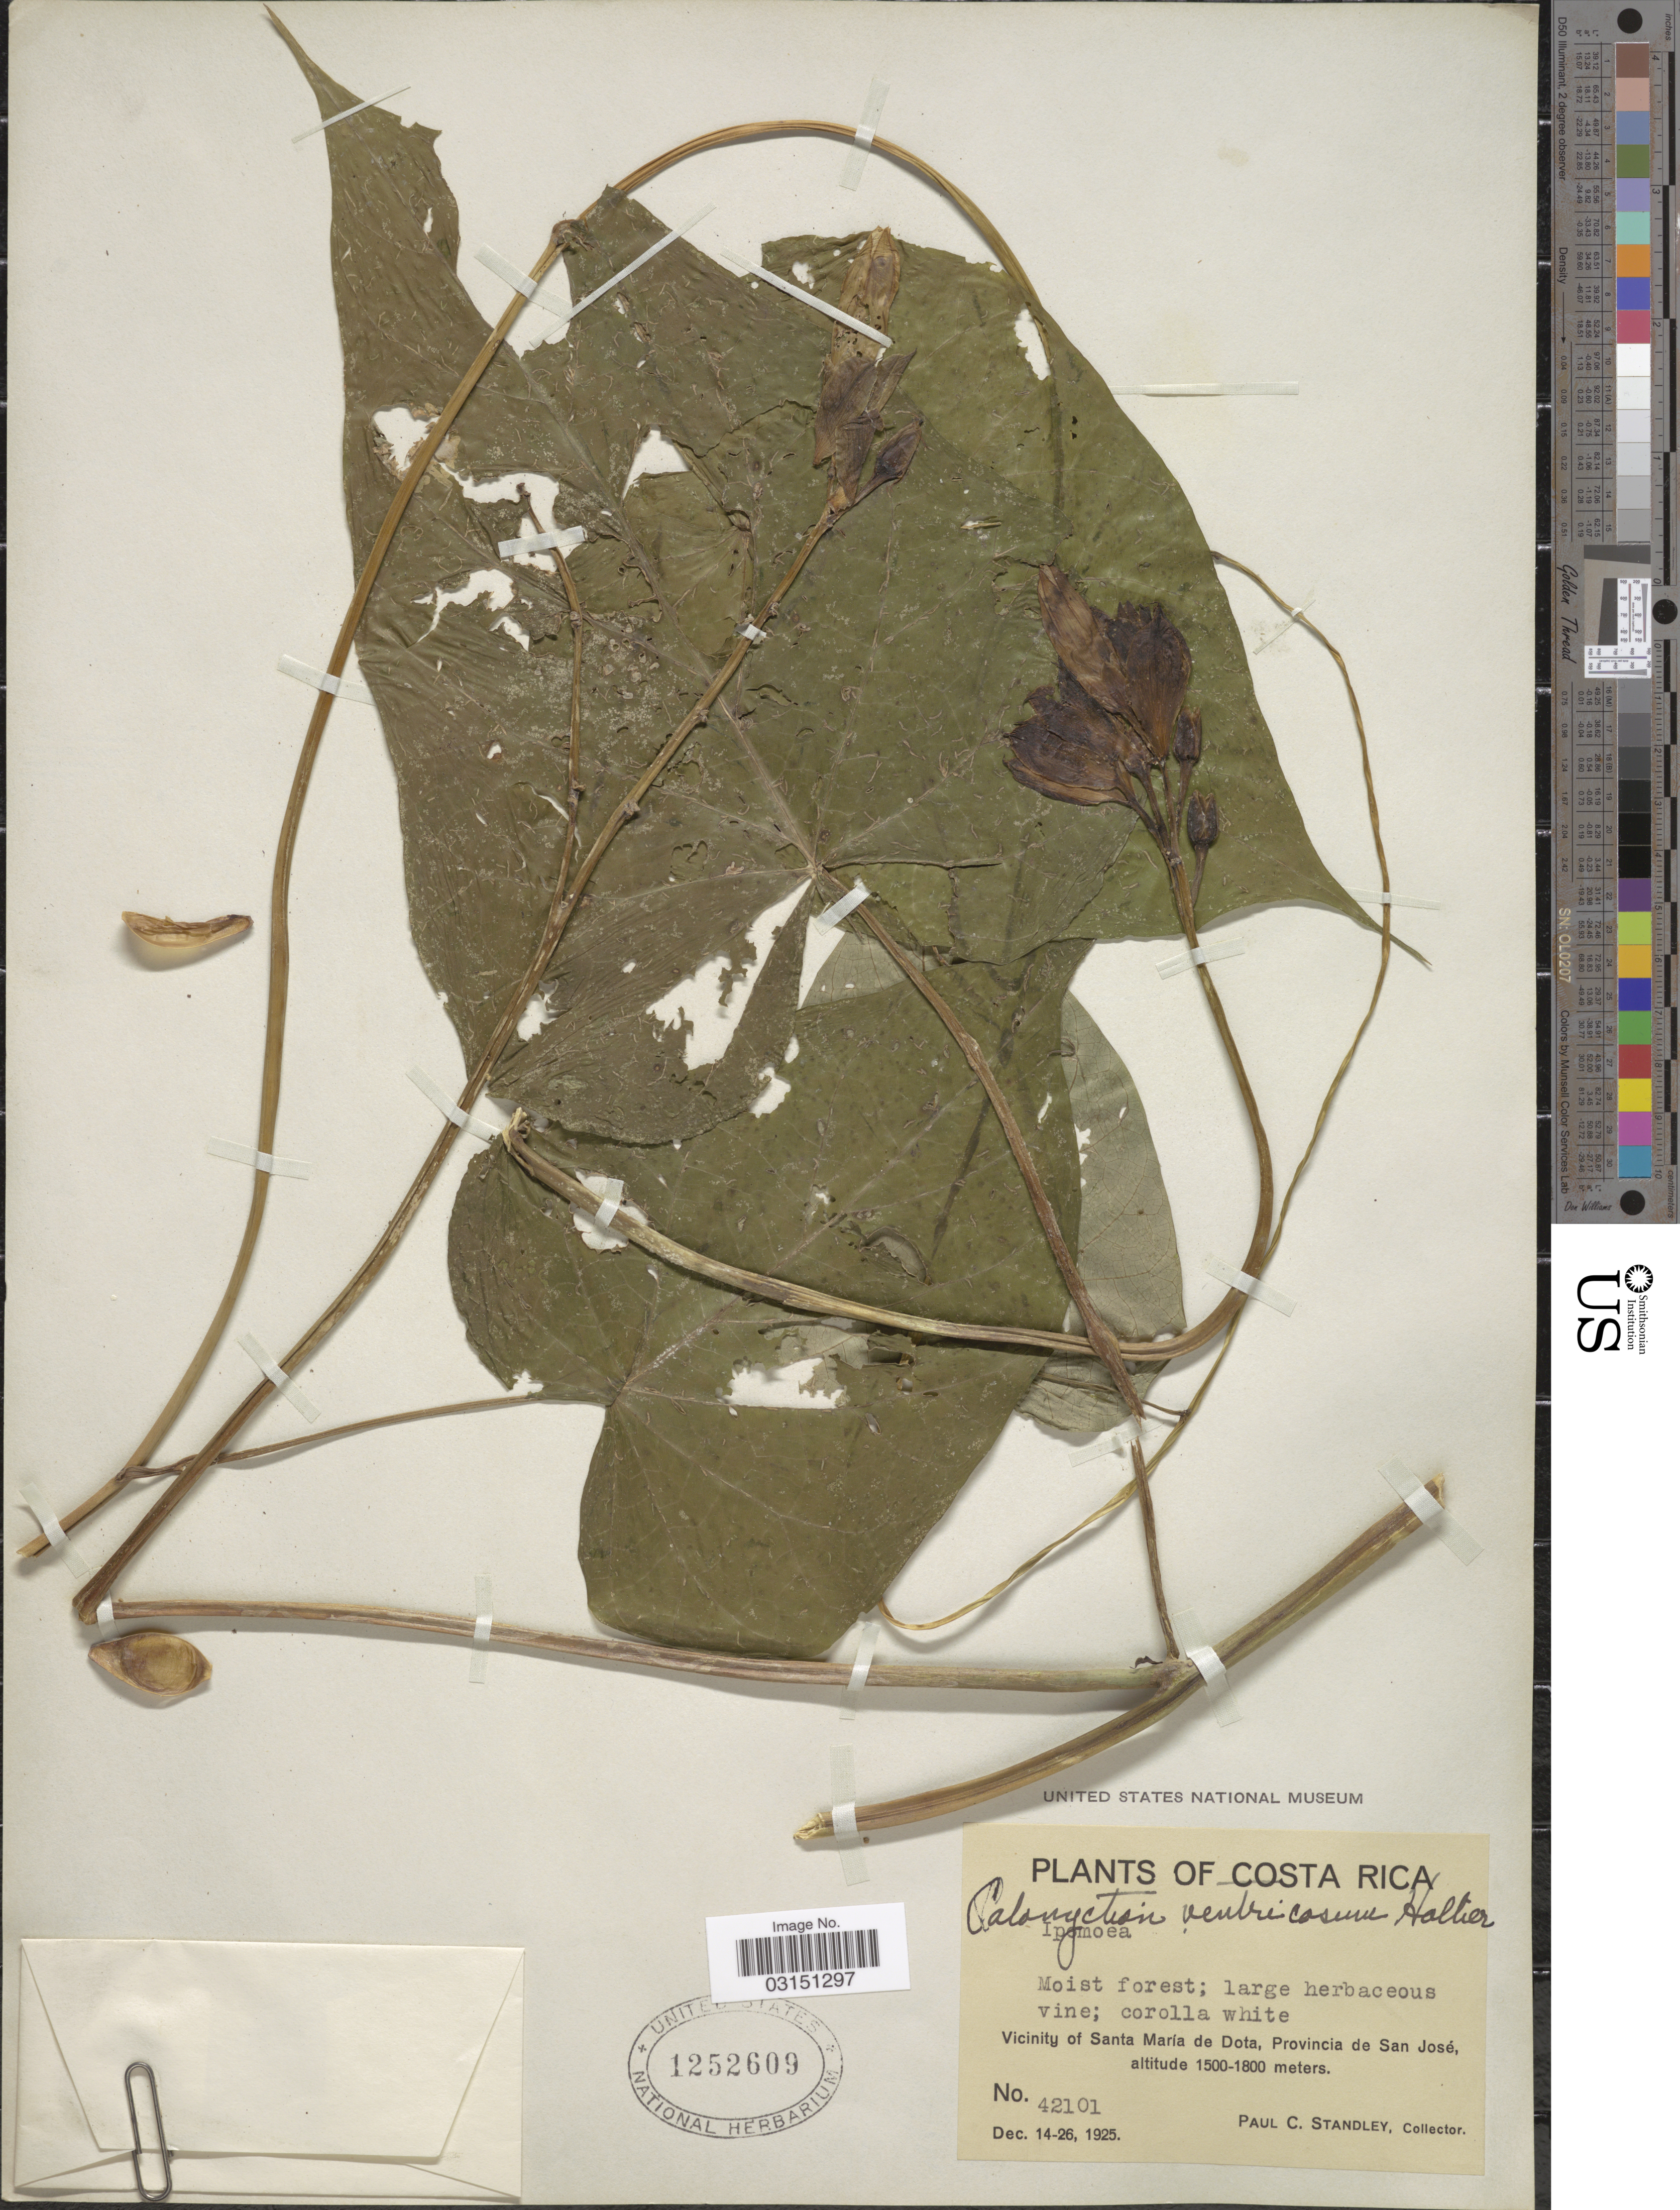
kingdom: Plantae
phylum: Tracheophyta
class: Magnoliopsida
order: Solanales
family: Convolvulaceae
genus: Ipomoea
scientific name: Ipomoea santillanii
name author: O'Donell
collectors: P. C. Standley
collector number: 42101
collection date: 1925-12-14/1925-12-26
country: Costa Rica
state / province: San José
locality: Vicinity of Santa María de Dota.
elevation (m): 1500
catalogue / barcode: US 1252609